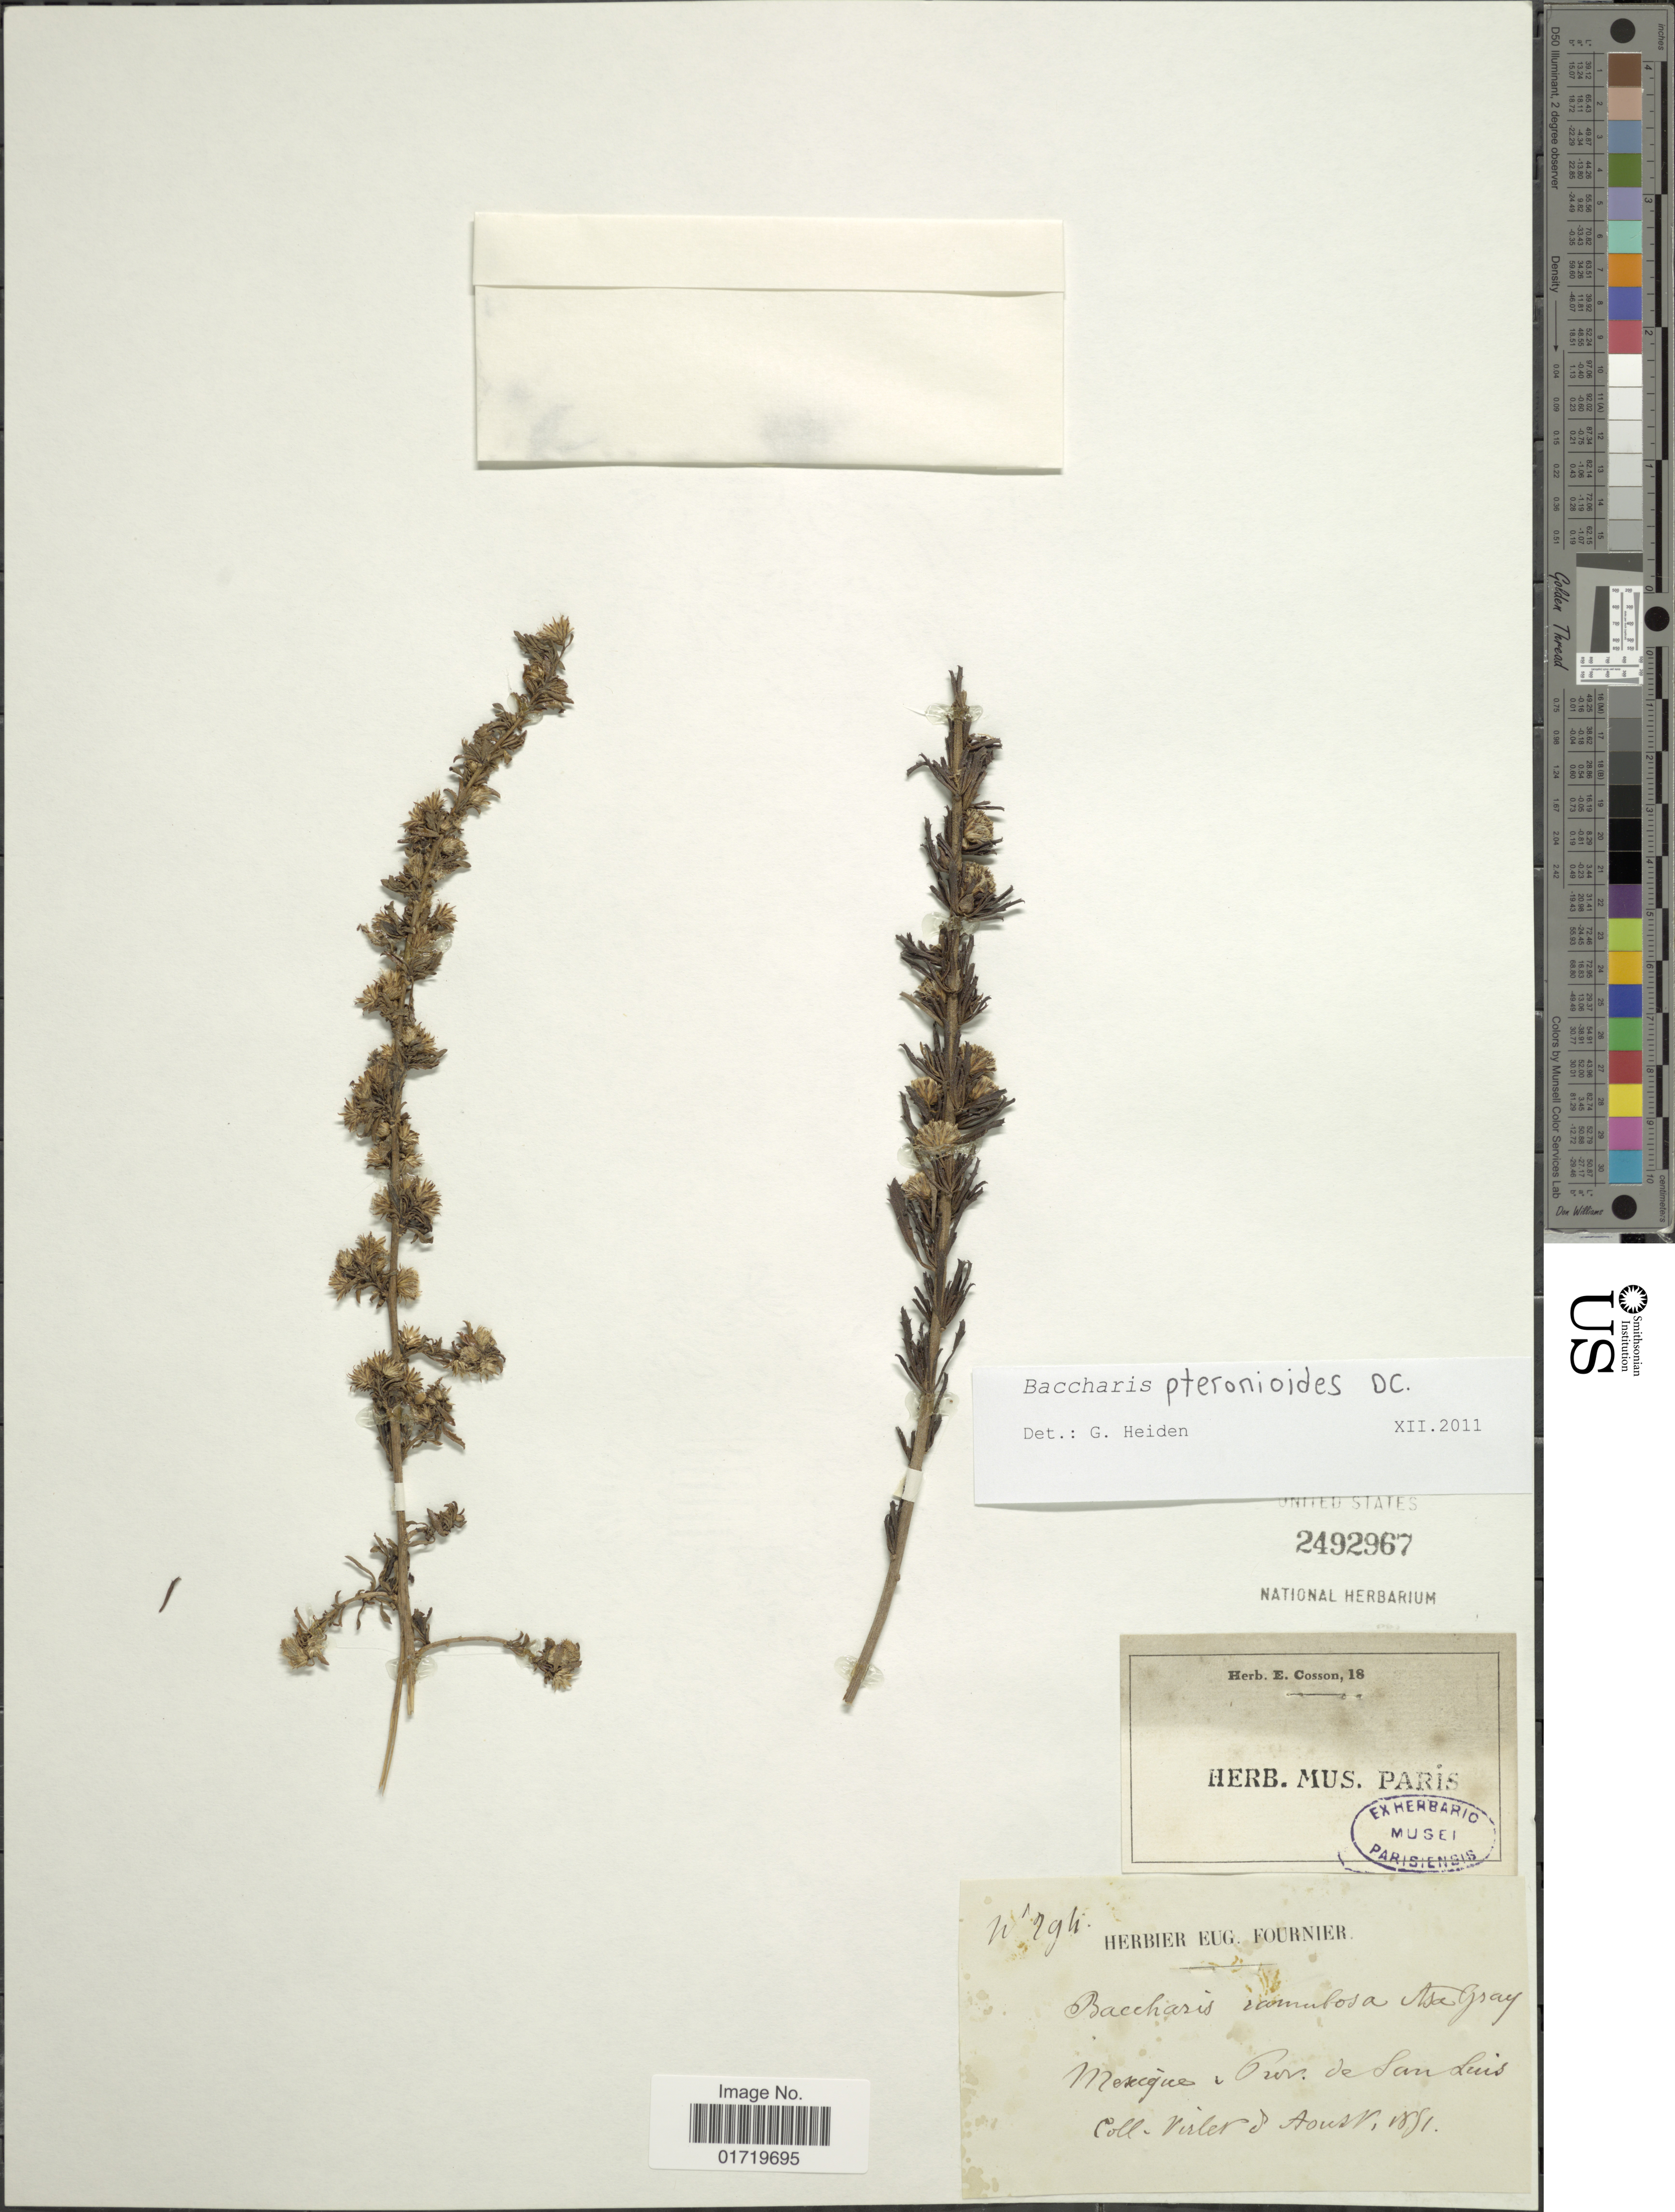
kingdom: Plantae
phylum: Tracheophyta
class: Magnoliopsida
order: Asterales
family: Asteraceae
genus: Baccharis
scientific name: Baccharis pteronioides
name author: DC.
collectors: M. Virlet d'Aoust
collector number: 6794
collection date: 1891-08-08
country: Mexico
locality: Mexique i Pur, de San Luis [interpreted]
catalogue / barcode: US 2492967